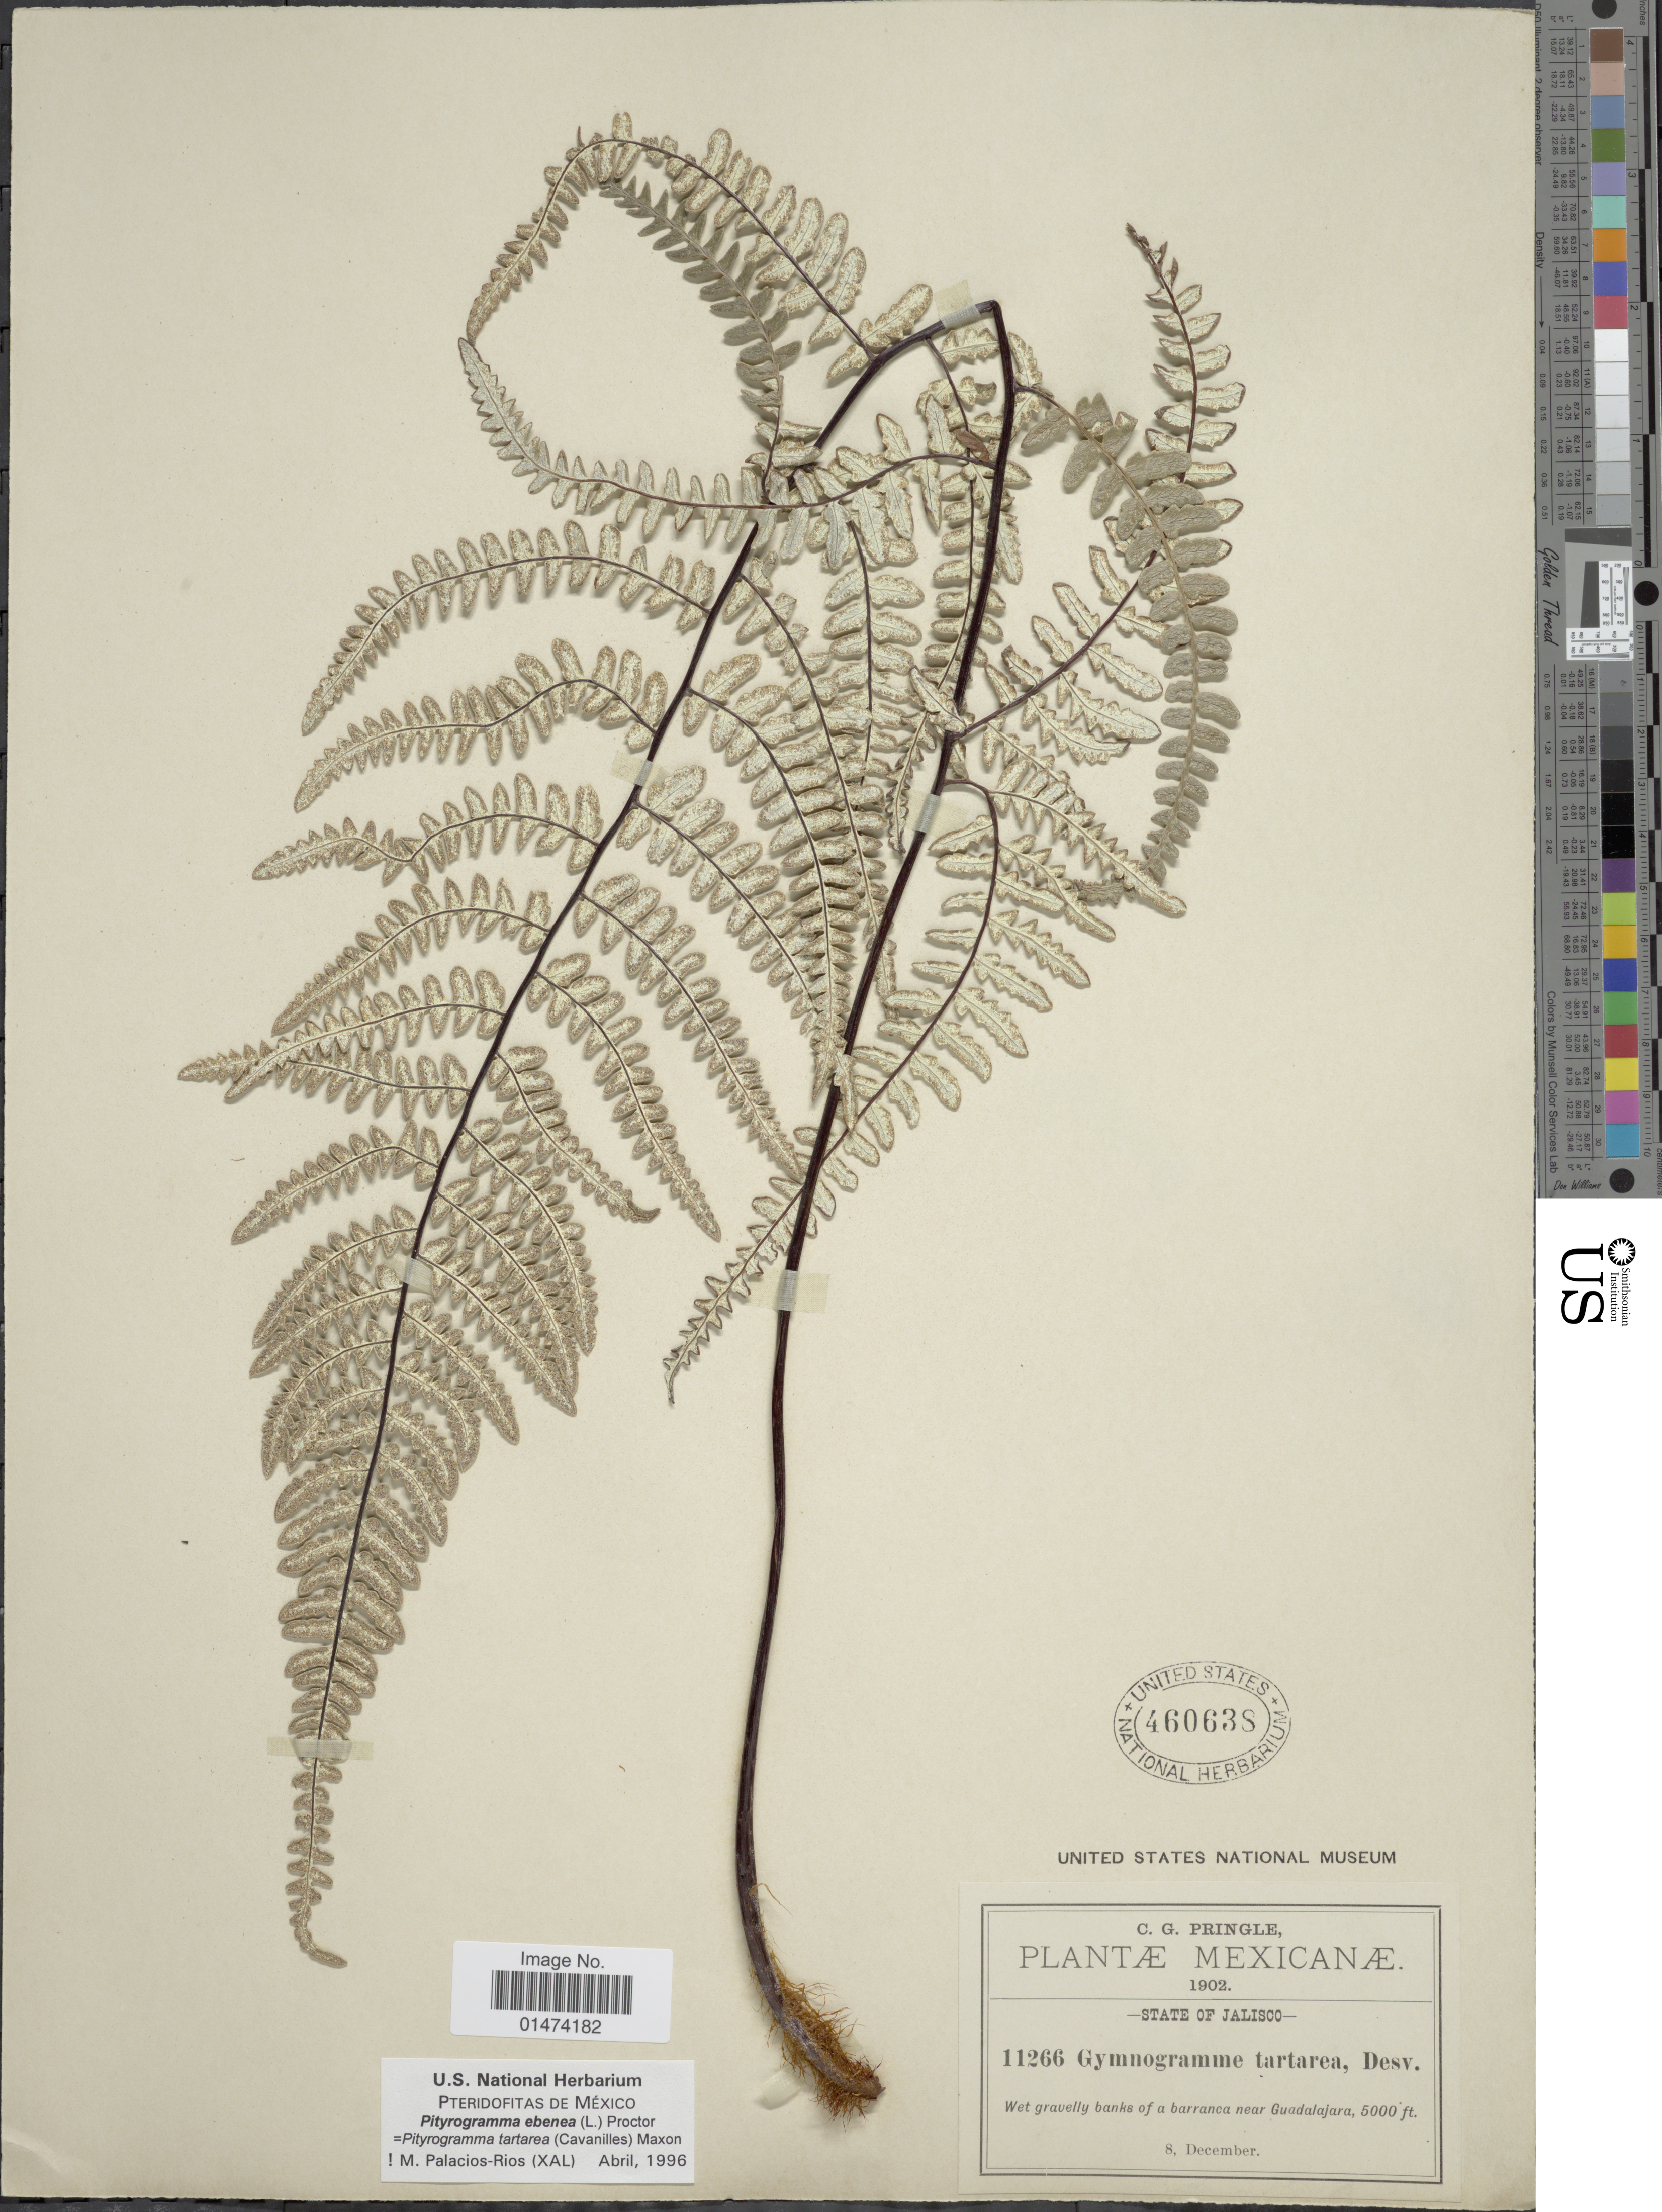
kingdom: Plantae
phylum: Tracheophyta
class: Polypodiopsida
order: Polypodiales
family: Pteridaceae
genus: Pityrogramma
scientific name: Pityrogramma tartarea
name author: (Cav.) Maxon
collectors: C. G. Pringle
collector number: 11266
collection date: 1901-12-08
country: Mexico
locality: Wet gravelly banks of a barranca near Guadalajara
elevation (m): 1524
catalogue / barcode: US 460638